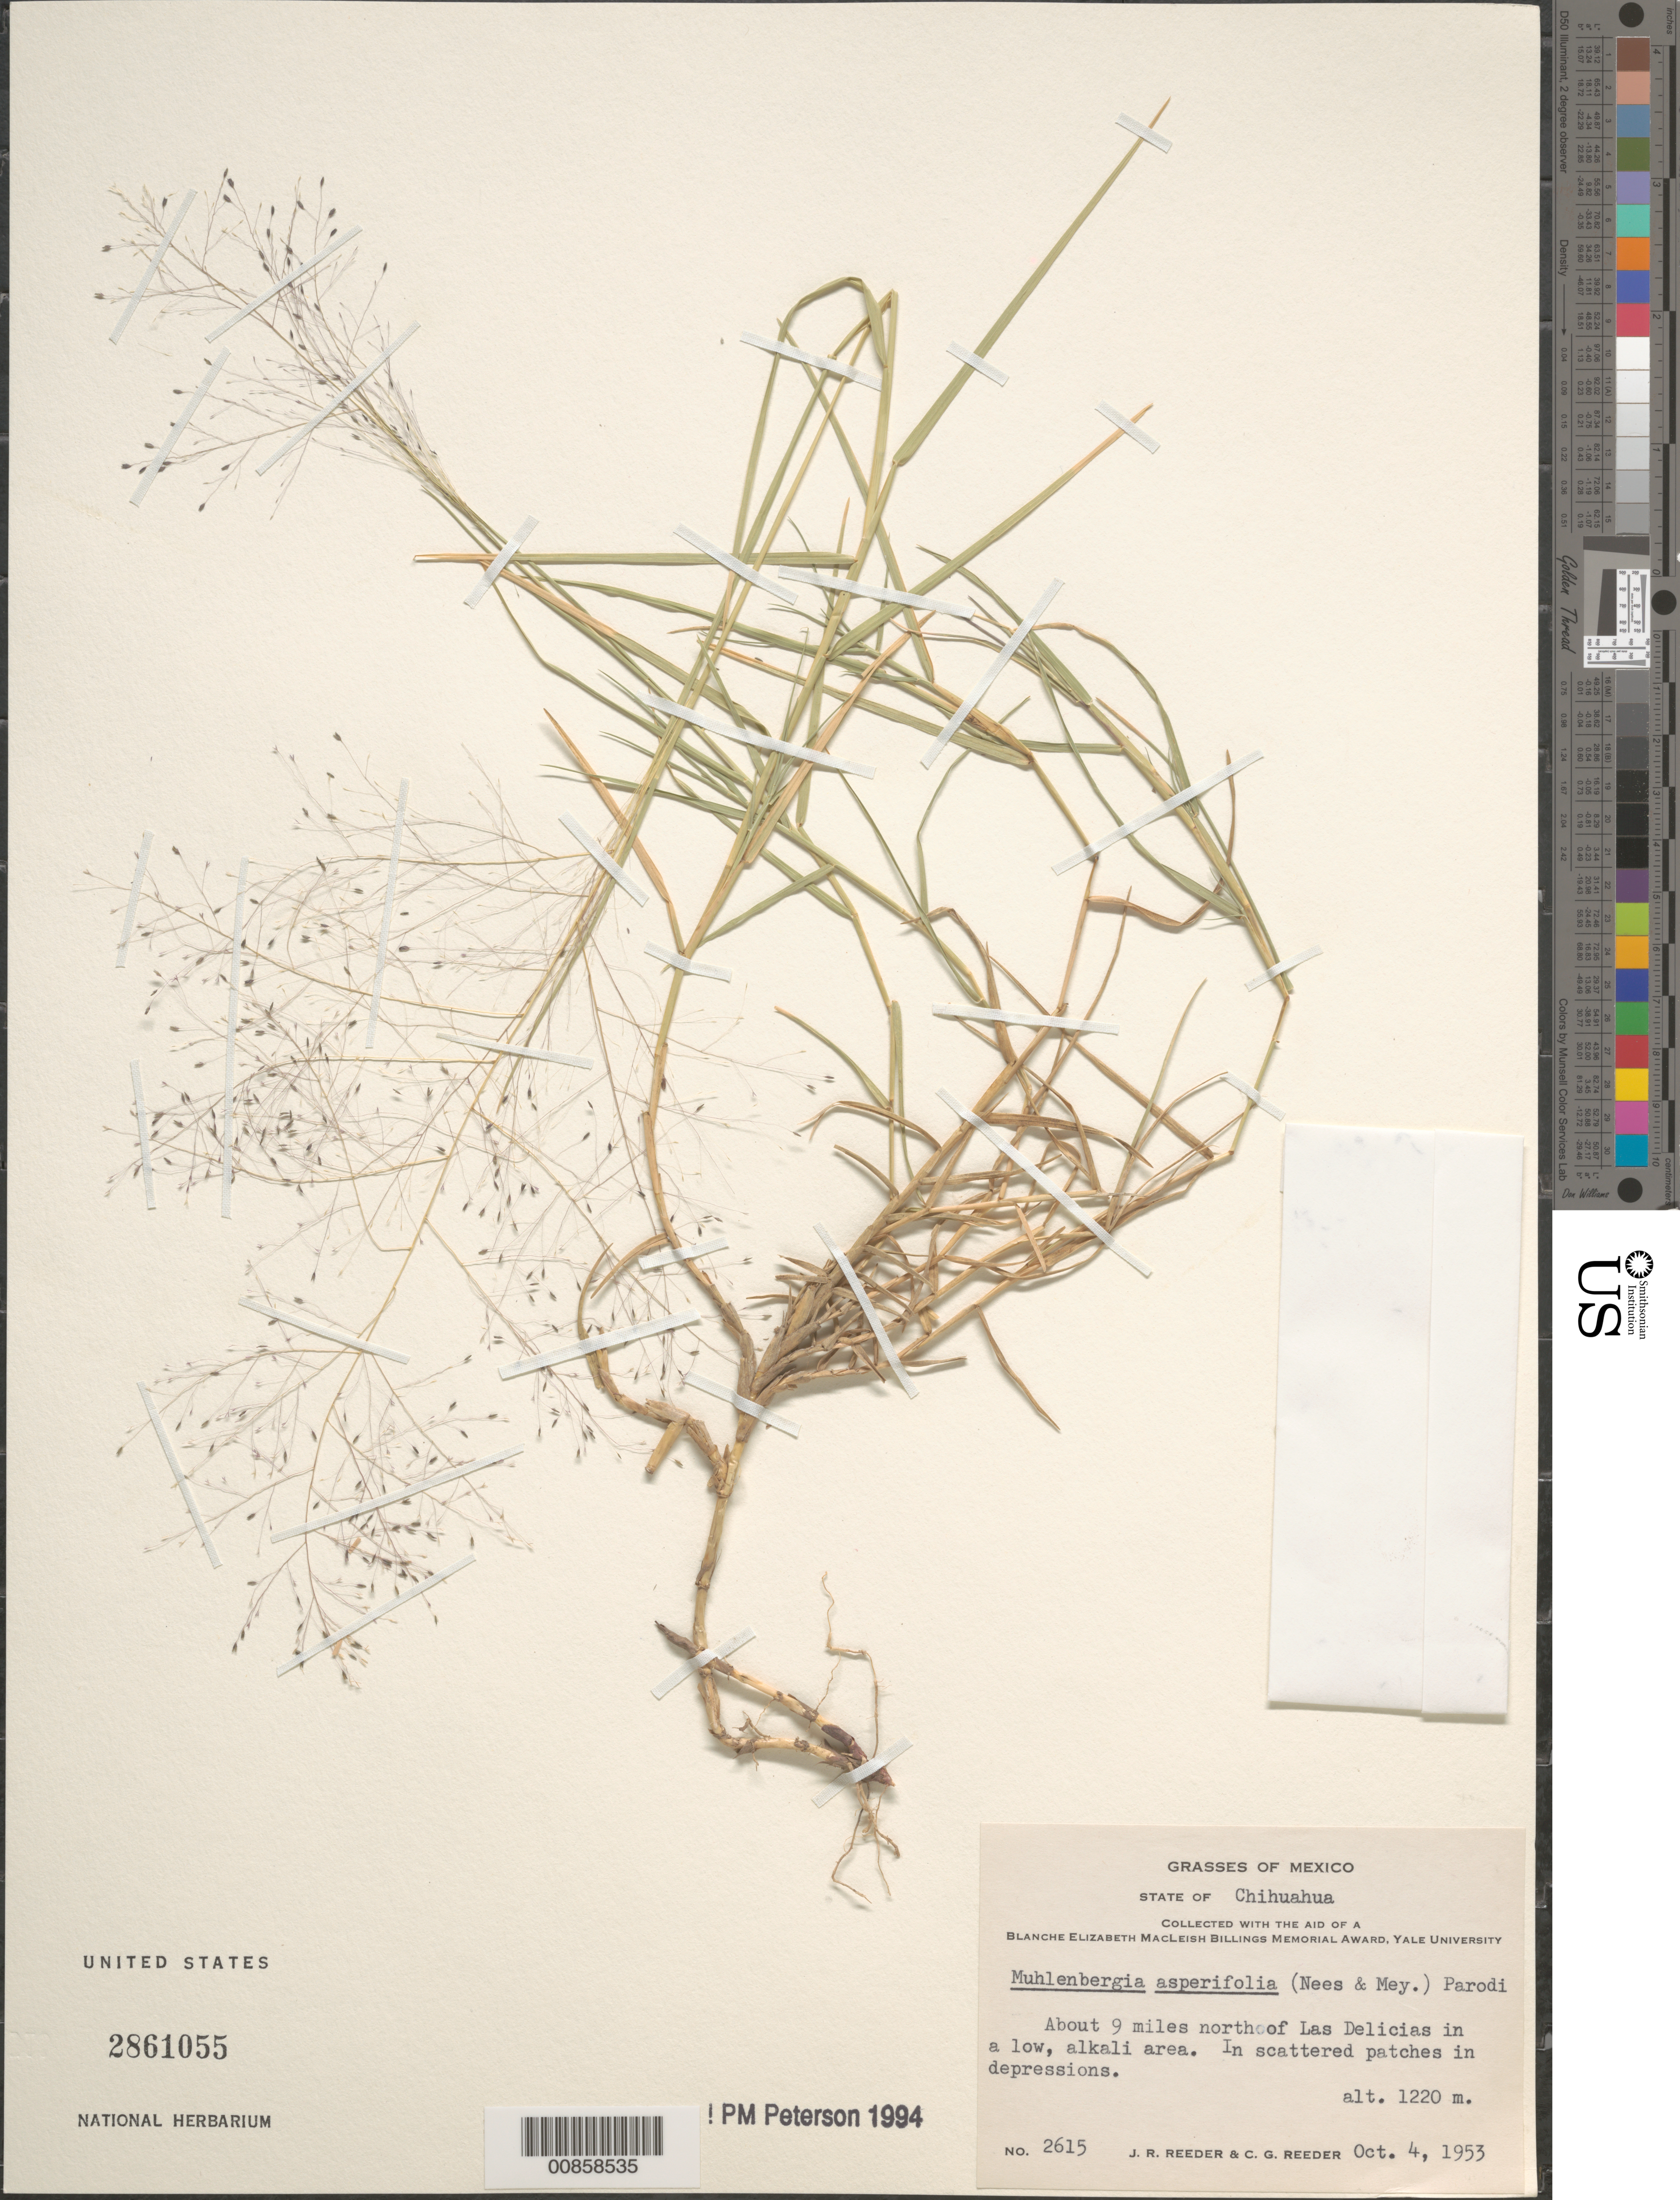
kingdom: Plantae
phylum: Tracheophyta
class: Liliopsida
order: Poales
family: Poaceae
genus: Muhlenbergia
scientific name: Muhlenbergia asperifolia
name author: (Nees & Meyen ex Trin.) Parodi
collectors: C. G. Reeder & J. R. Reeder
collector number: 2615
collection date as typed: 04 Oct 1953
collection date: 1953-10-04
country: Mexico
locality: About 9 mi N of Las Delicias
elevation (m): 1220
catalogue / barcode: US 2861055